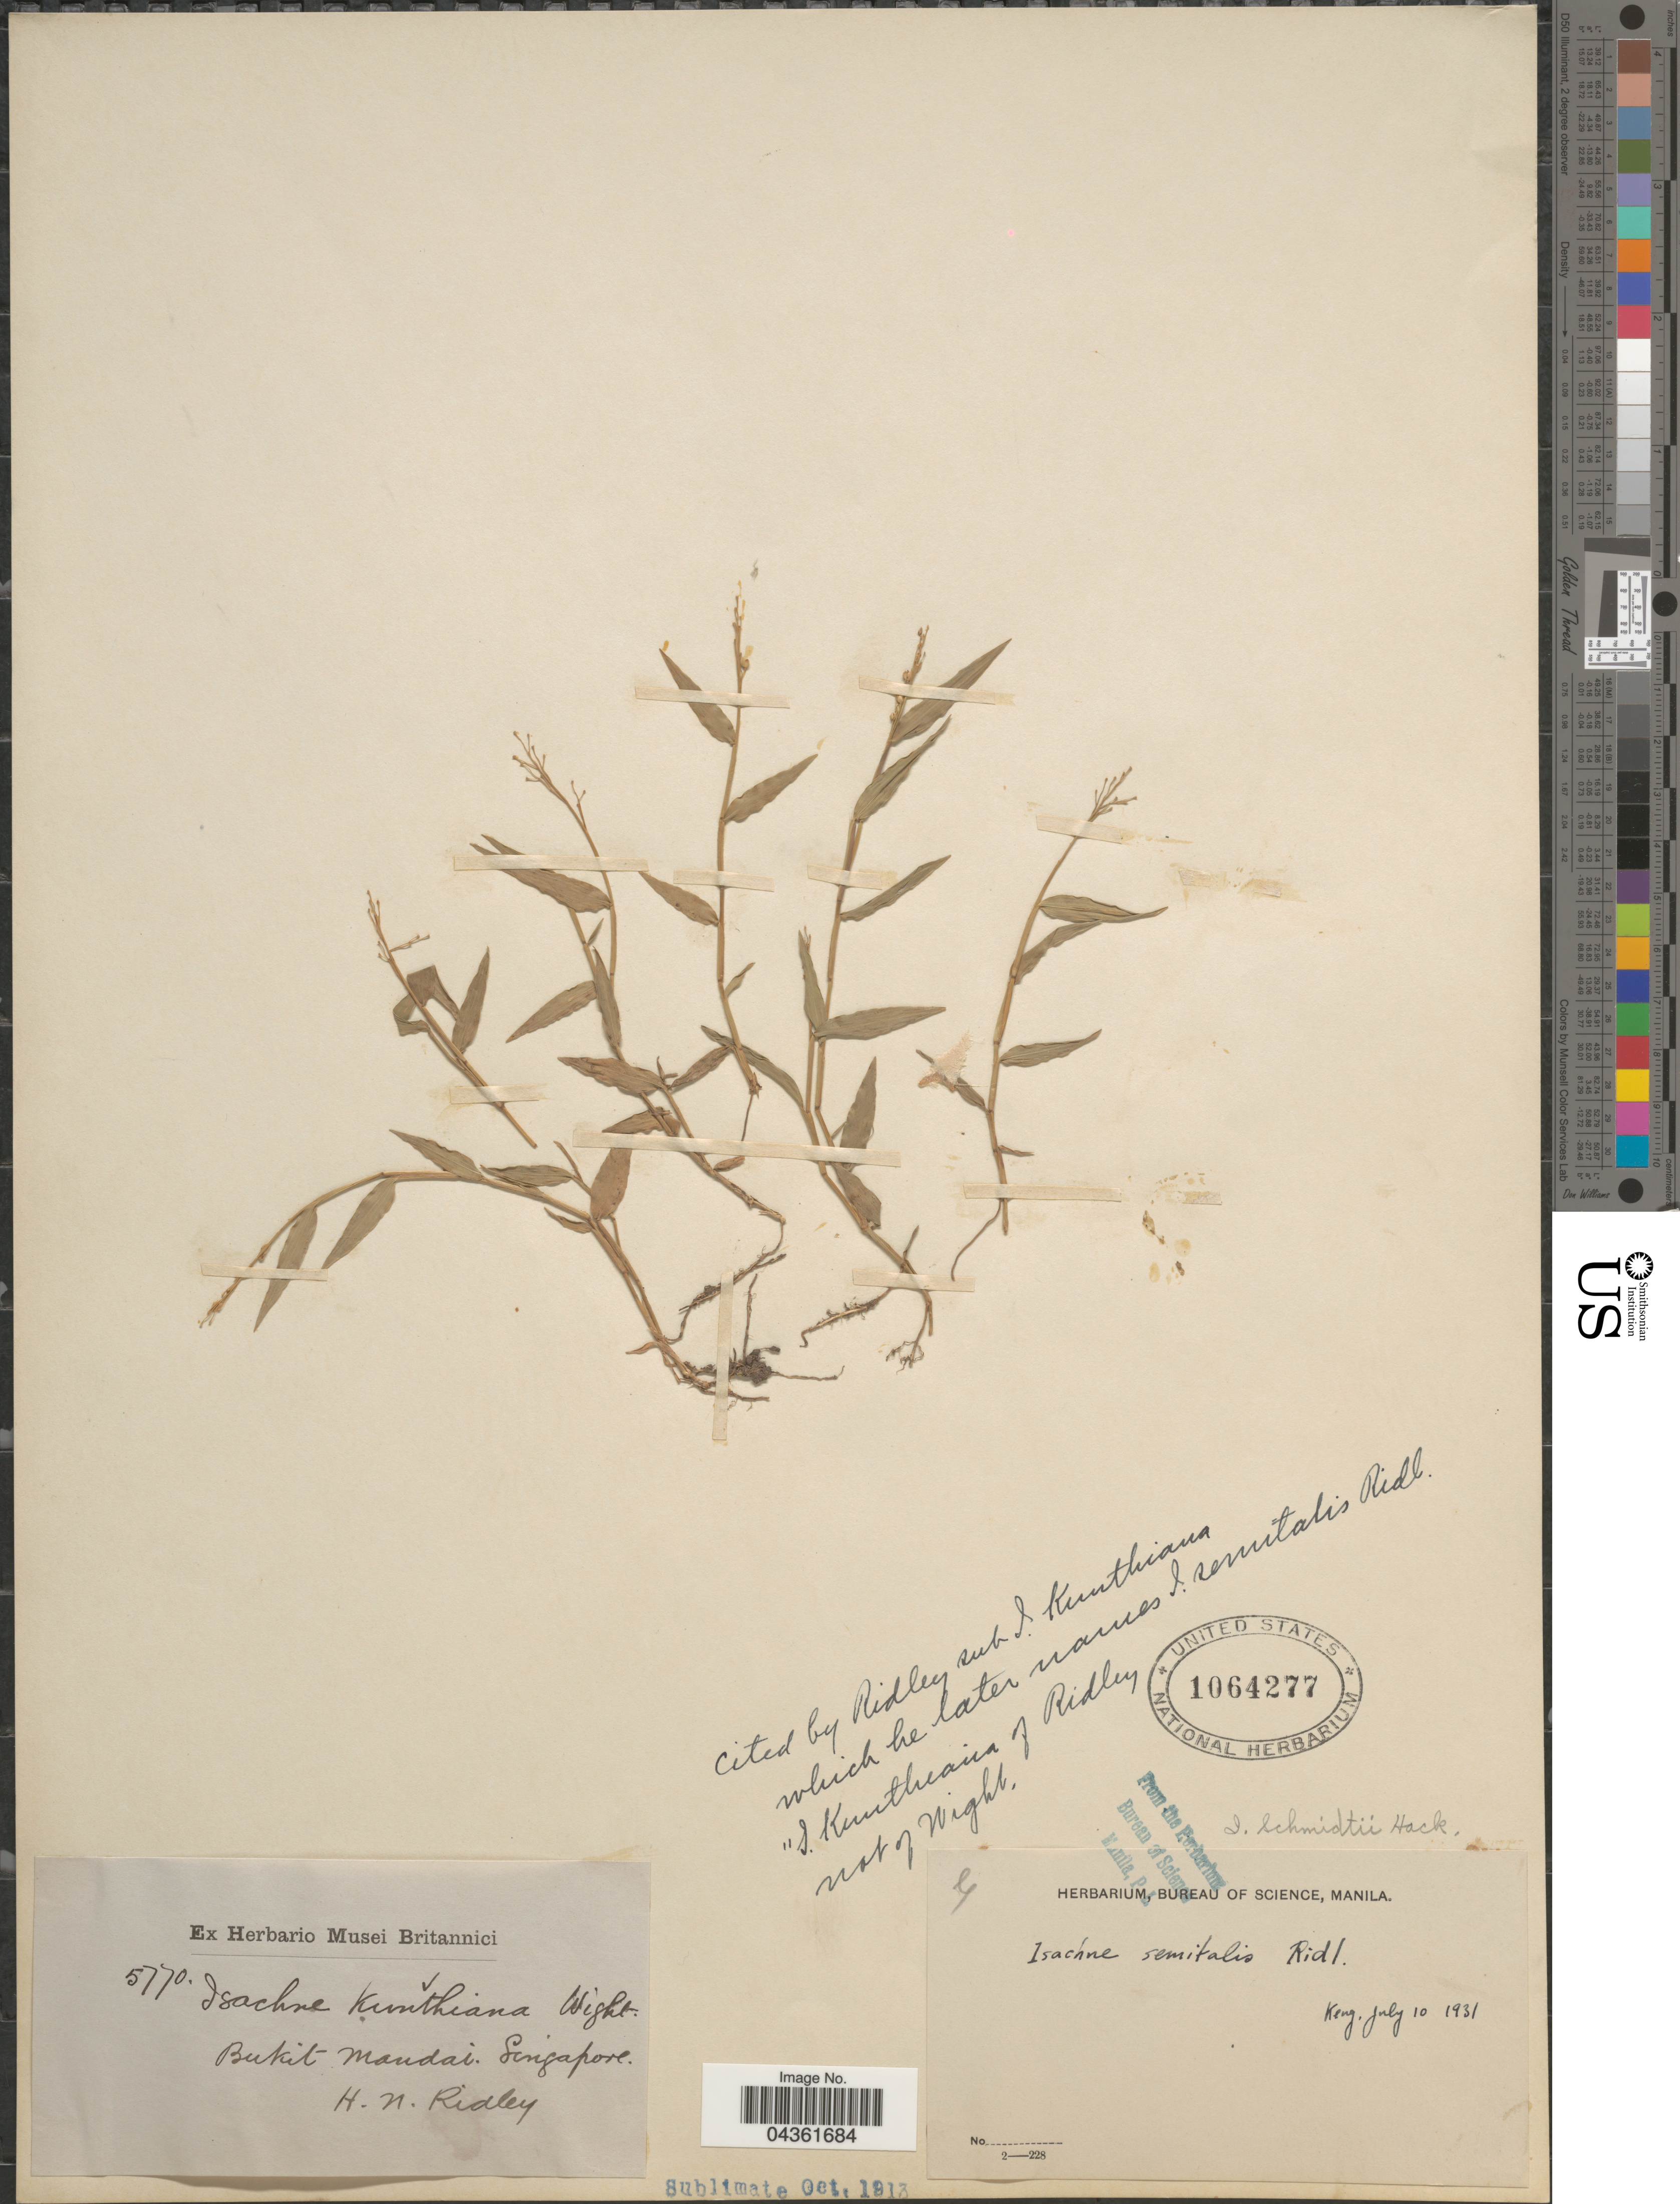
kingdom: Plantae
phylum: Tracheophyta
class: Liliopsida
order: Poales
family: Poaceae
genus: Isachne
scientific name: Isachne schmidtii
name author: Hack.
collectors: H. N. Ridley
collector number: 5770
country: Singapore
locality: Bukit Mandai.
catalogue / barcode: US 1064277